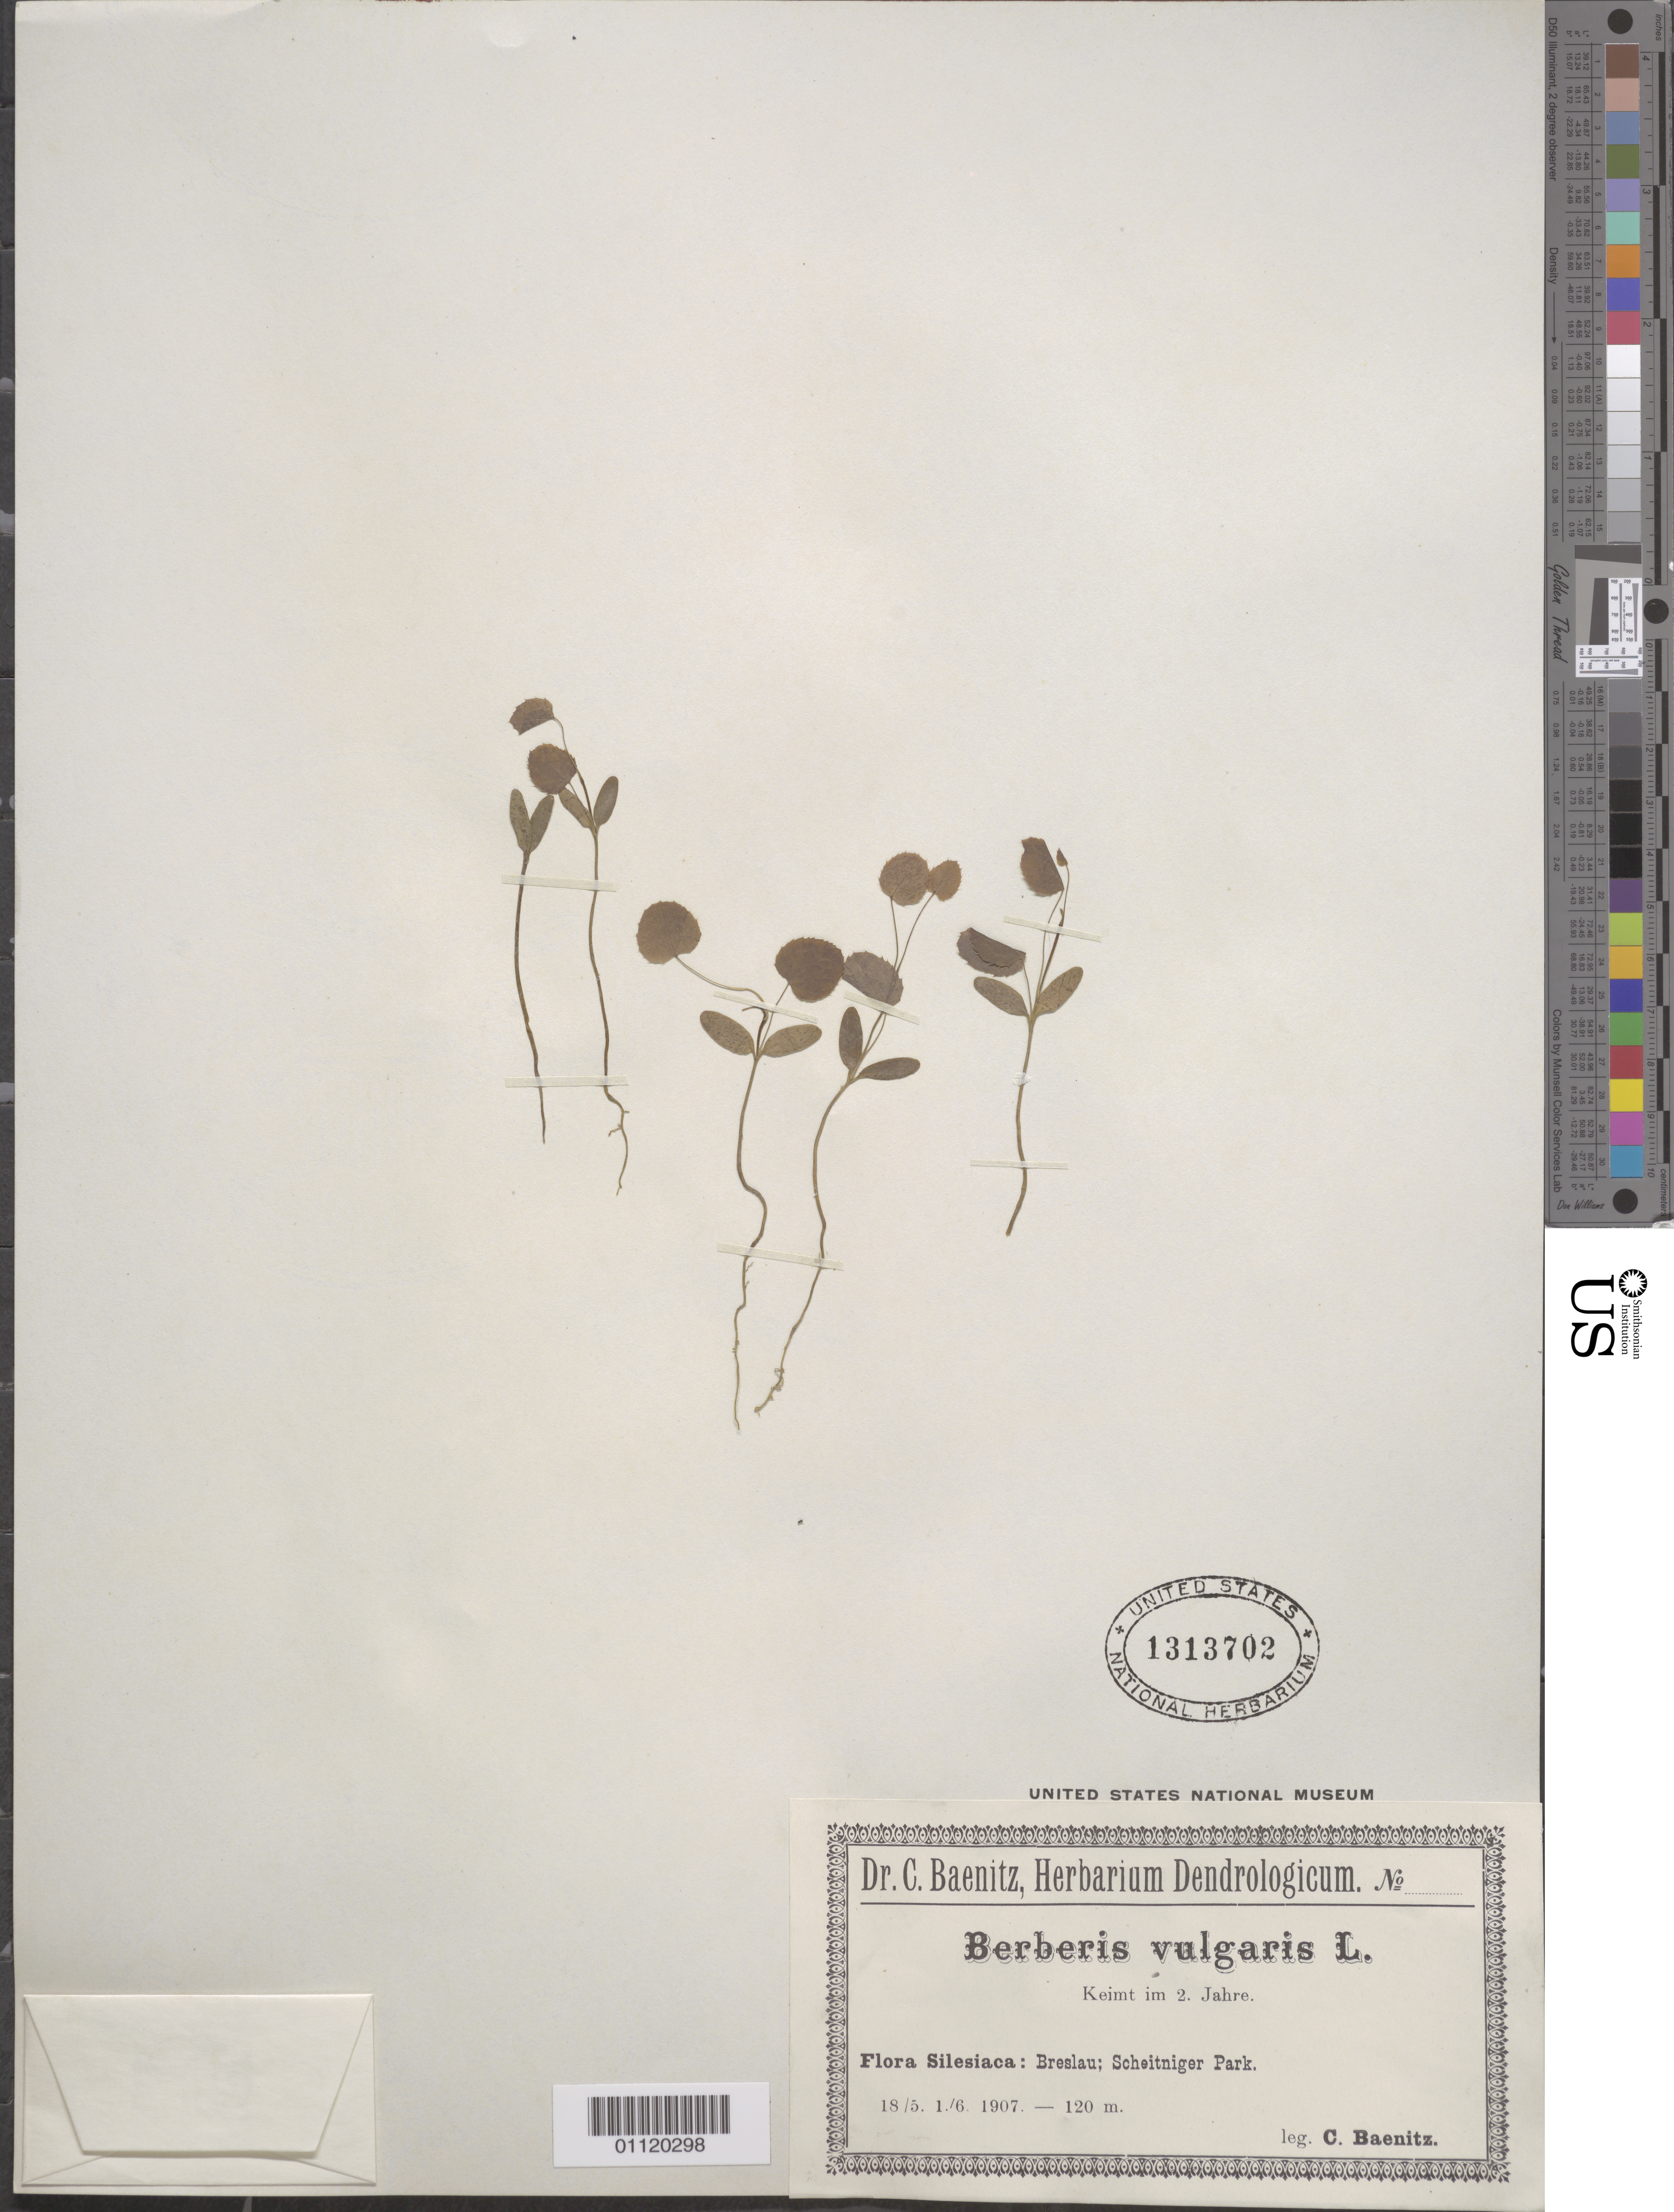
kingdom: Plantae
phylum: Tracheophyta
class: Magnoliopsida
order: Ranunculales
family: Berberidaceae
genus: Berberis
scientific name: Berberis vulgaris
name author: L.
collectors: C. G. Baenitz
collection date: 1907-05-18,1907-06-01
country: Poland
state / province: Dolnoslaskie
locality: Present day Wroc?aw city of Poland. At the time of collection, the city was called Breslau and was part of Germany. Specifically, the specimens were collected in Scheitniger Park, Breslau, Germany.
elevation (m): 120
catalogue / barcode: US 1313702